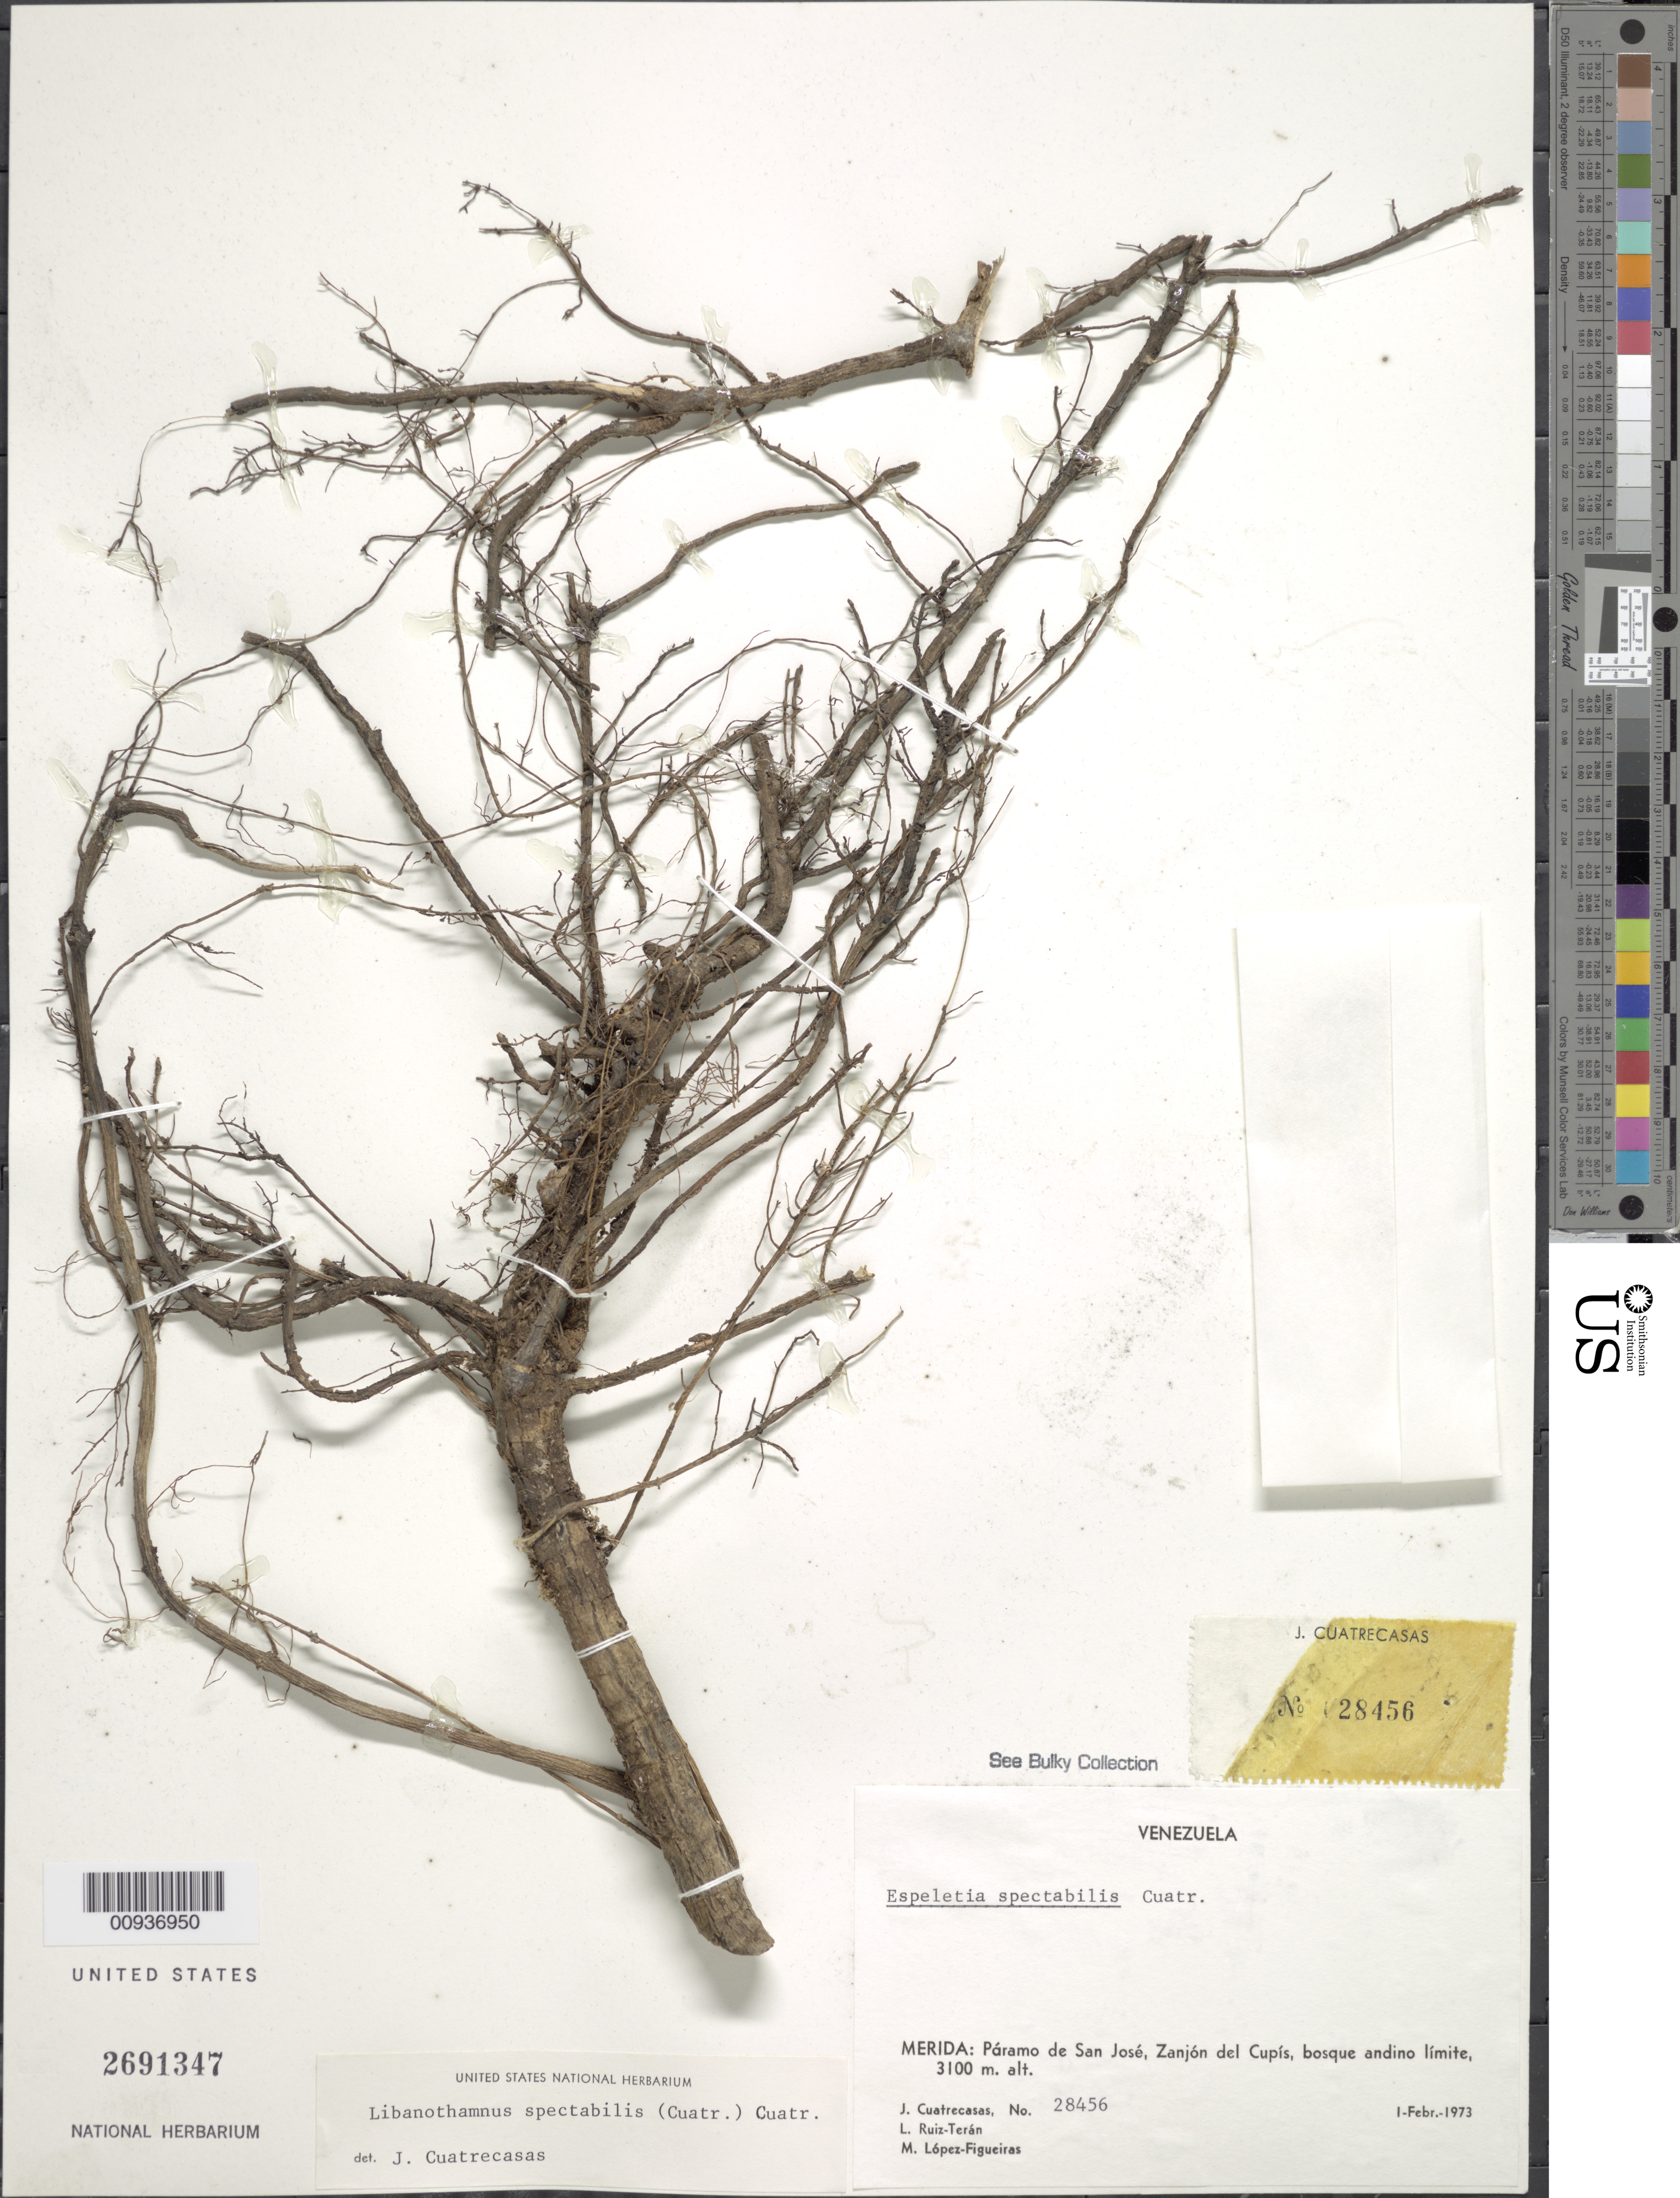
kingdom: Plantae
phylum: Tracheophyta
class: Magnoliopsida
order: Asterales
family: Asteraceae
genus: Libanothamnus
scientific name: Libanothamnus spectabilis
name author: (Cuatrec.) Cuatrec.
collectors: J. Cuatrecasas, L. E. Ruíz-Terán & M. López Figueiras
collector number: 28456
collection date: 1973-02-01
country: Venezuela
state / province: Mérida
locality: Paramo de San Jose, Zanjon del Cupis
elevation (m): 3100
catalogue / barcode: US 2691347